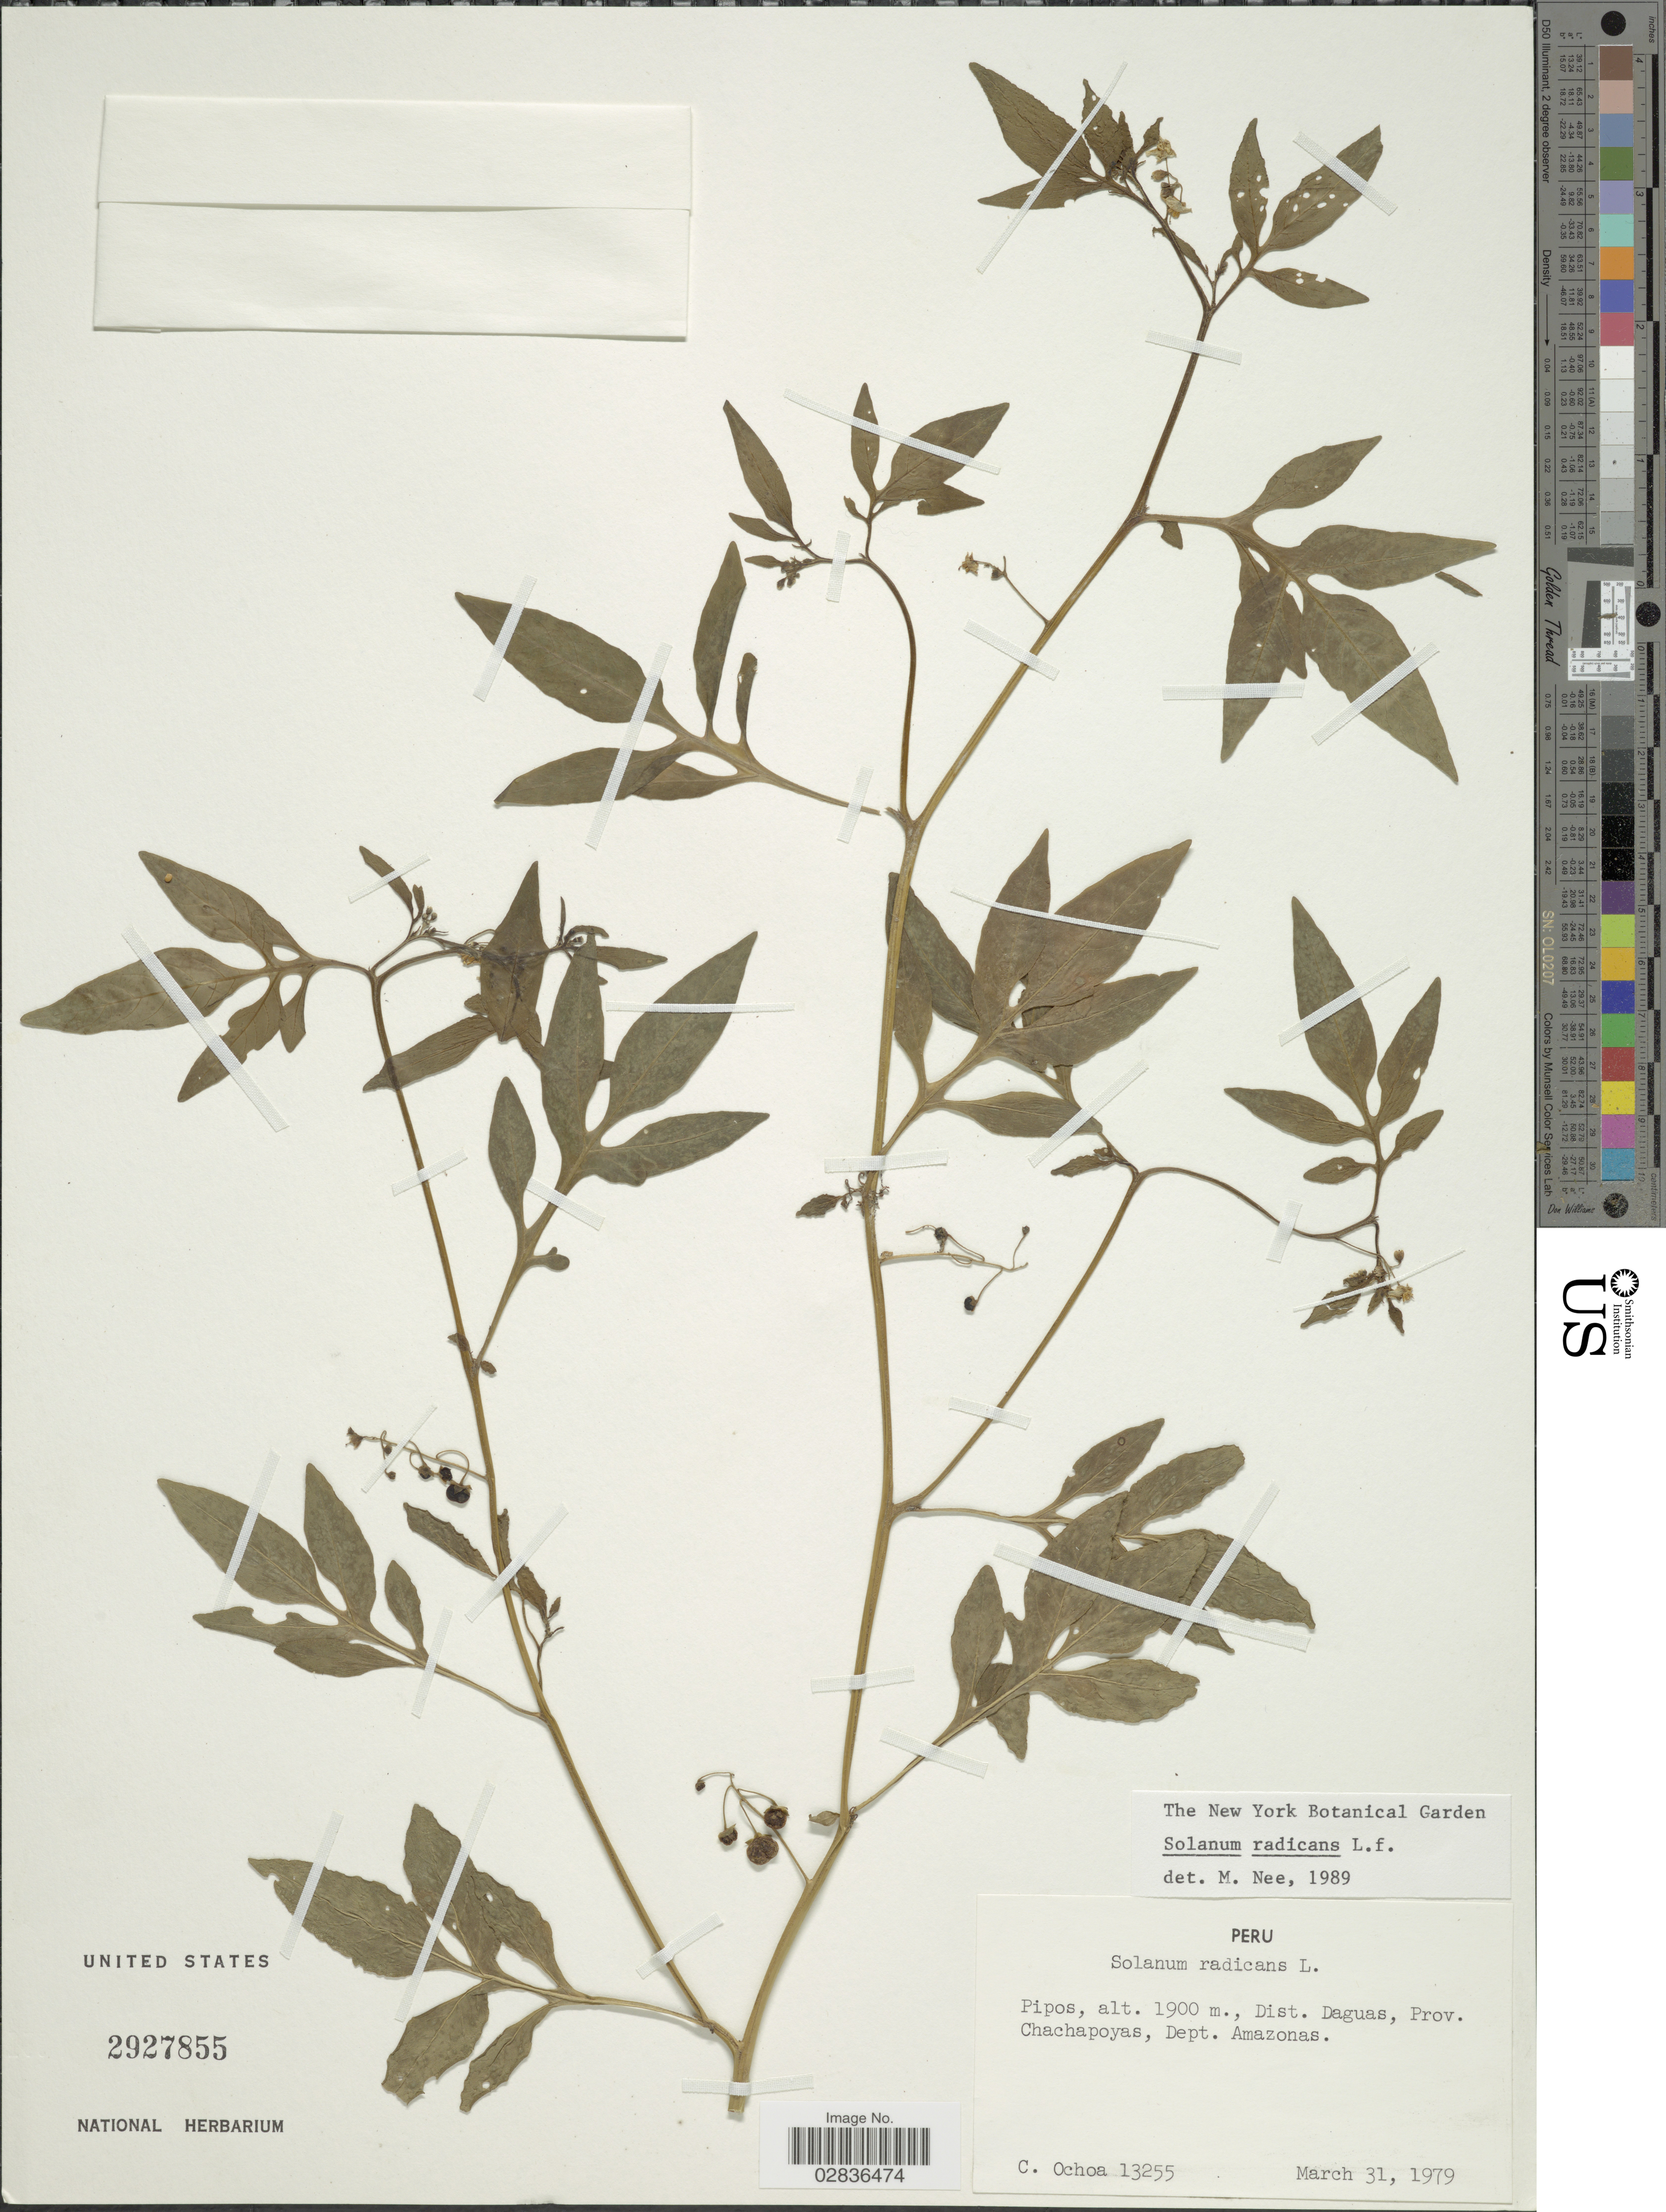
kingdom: Plantae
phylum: Tracheophyta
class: Magnoliopsida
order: Solanales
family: Solanaceae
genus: Solanum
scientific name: Solanum radicans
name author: L. f.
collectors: C. Ochoa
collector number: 13255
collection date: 1979-03-31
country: Peru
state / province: Amazonas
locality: Pipos, Dist. Daguas, Prov. Chachapoyas, Dept. Amazonas.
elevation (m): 1900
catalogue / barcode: US 2927855